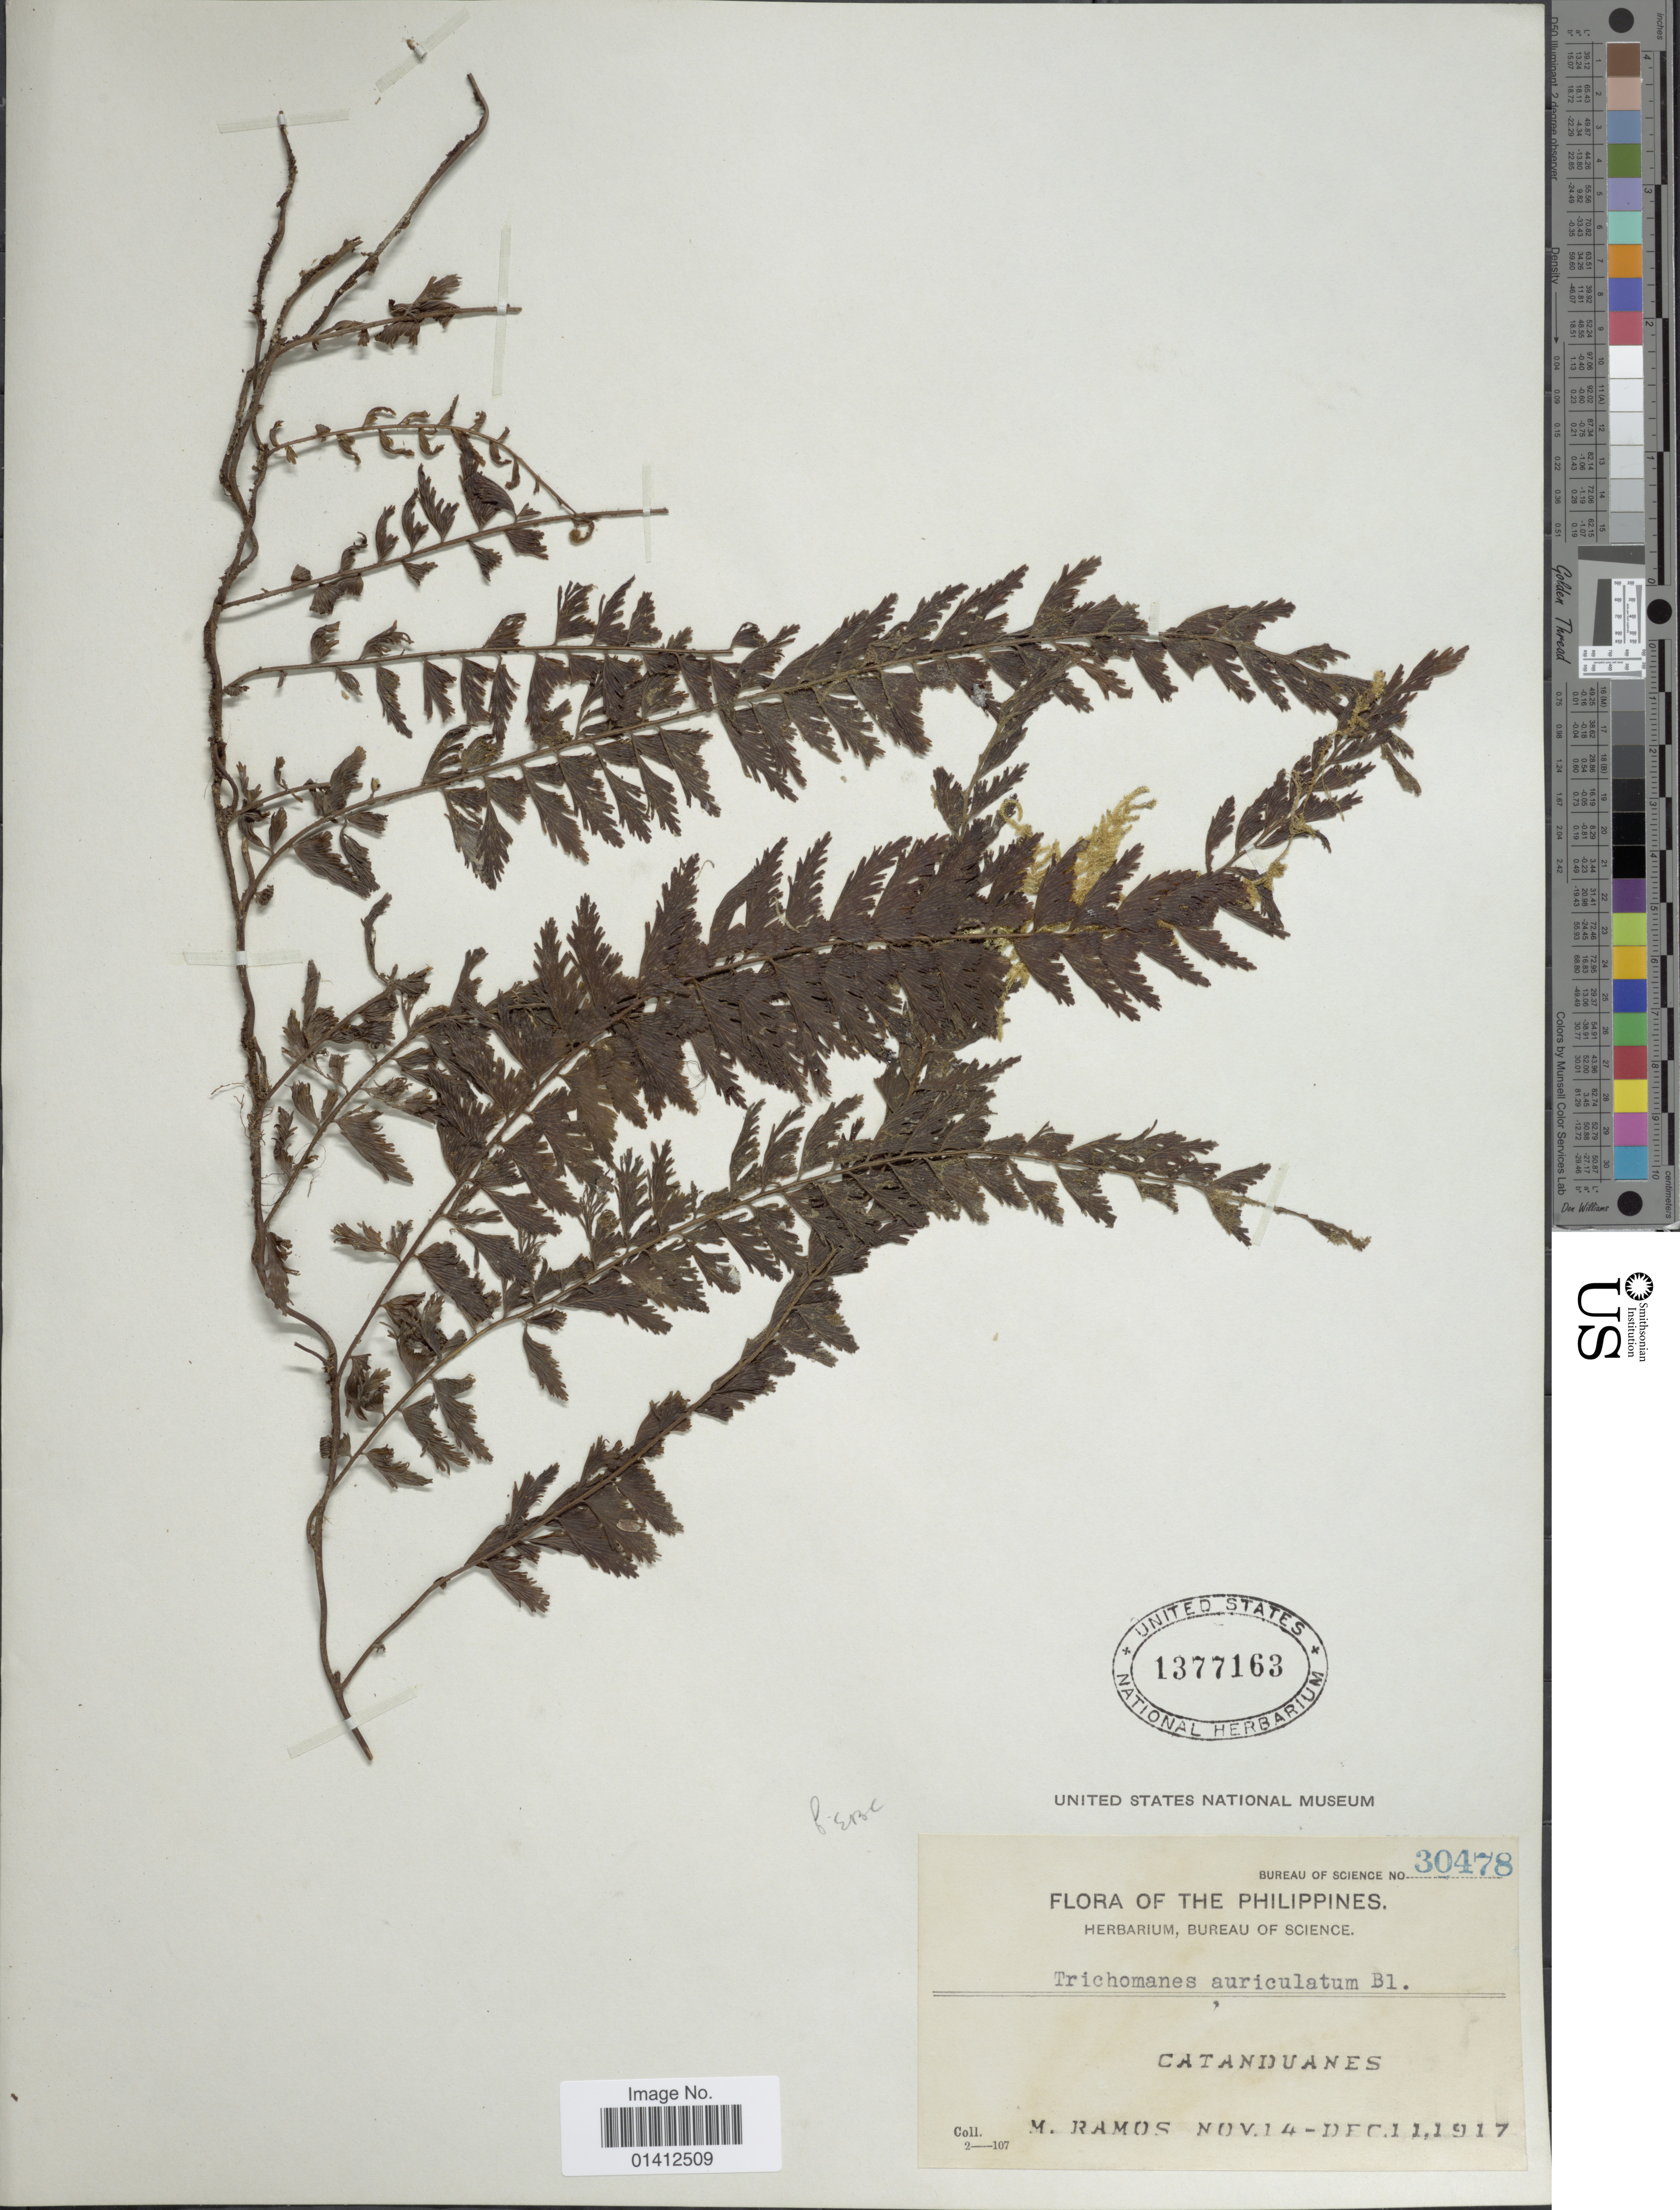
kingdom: Plantae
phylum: Tracheophyta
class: Polypodiopsida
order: Hymenophyllales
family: Hymenophyllaceae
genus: Vandenboschia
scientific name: Vandenboschia auriculata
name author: (Blume) Copel.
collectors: M. Ramos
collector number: Bureau of Science 30478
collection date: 1917-11-14/1917-12-11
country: Philippines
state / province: Bicol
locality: Catanduanes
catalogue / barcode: US 1377163